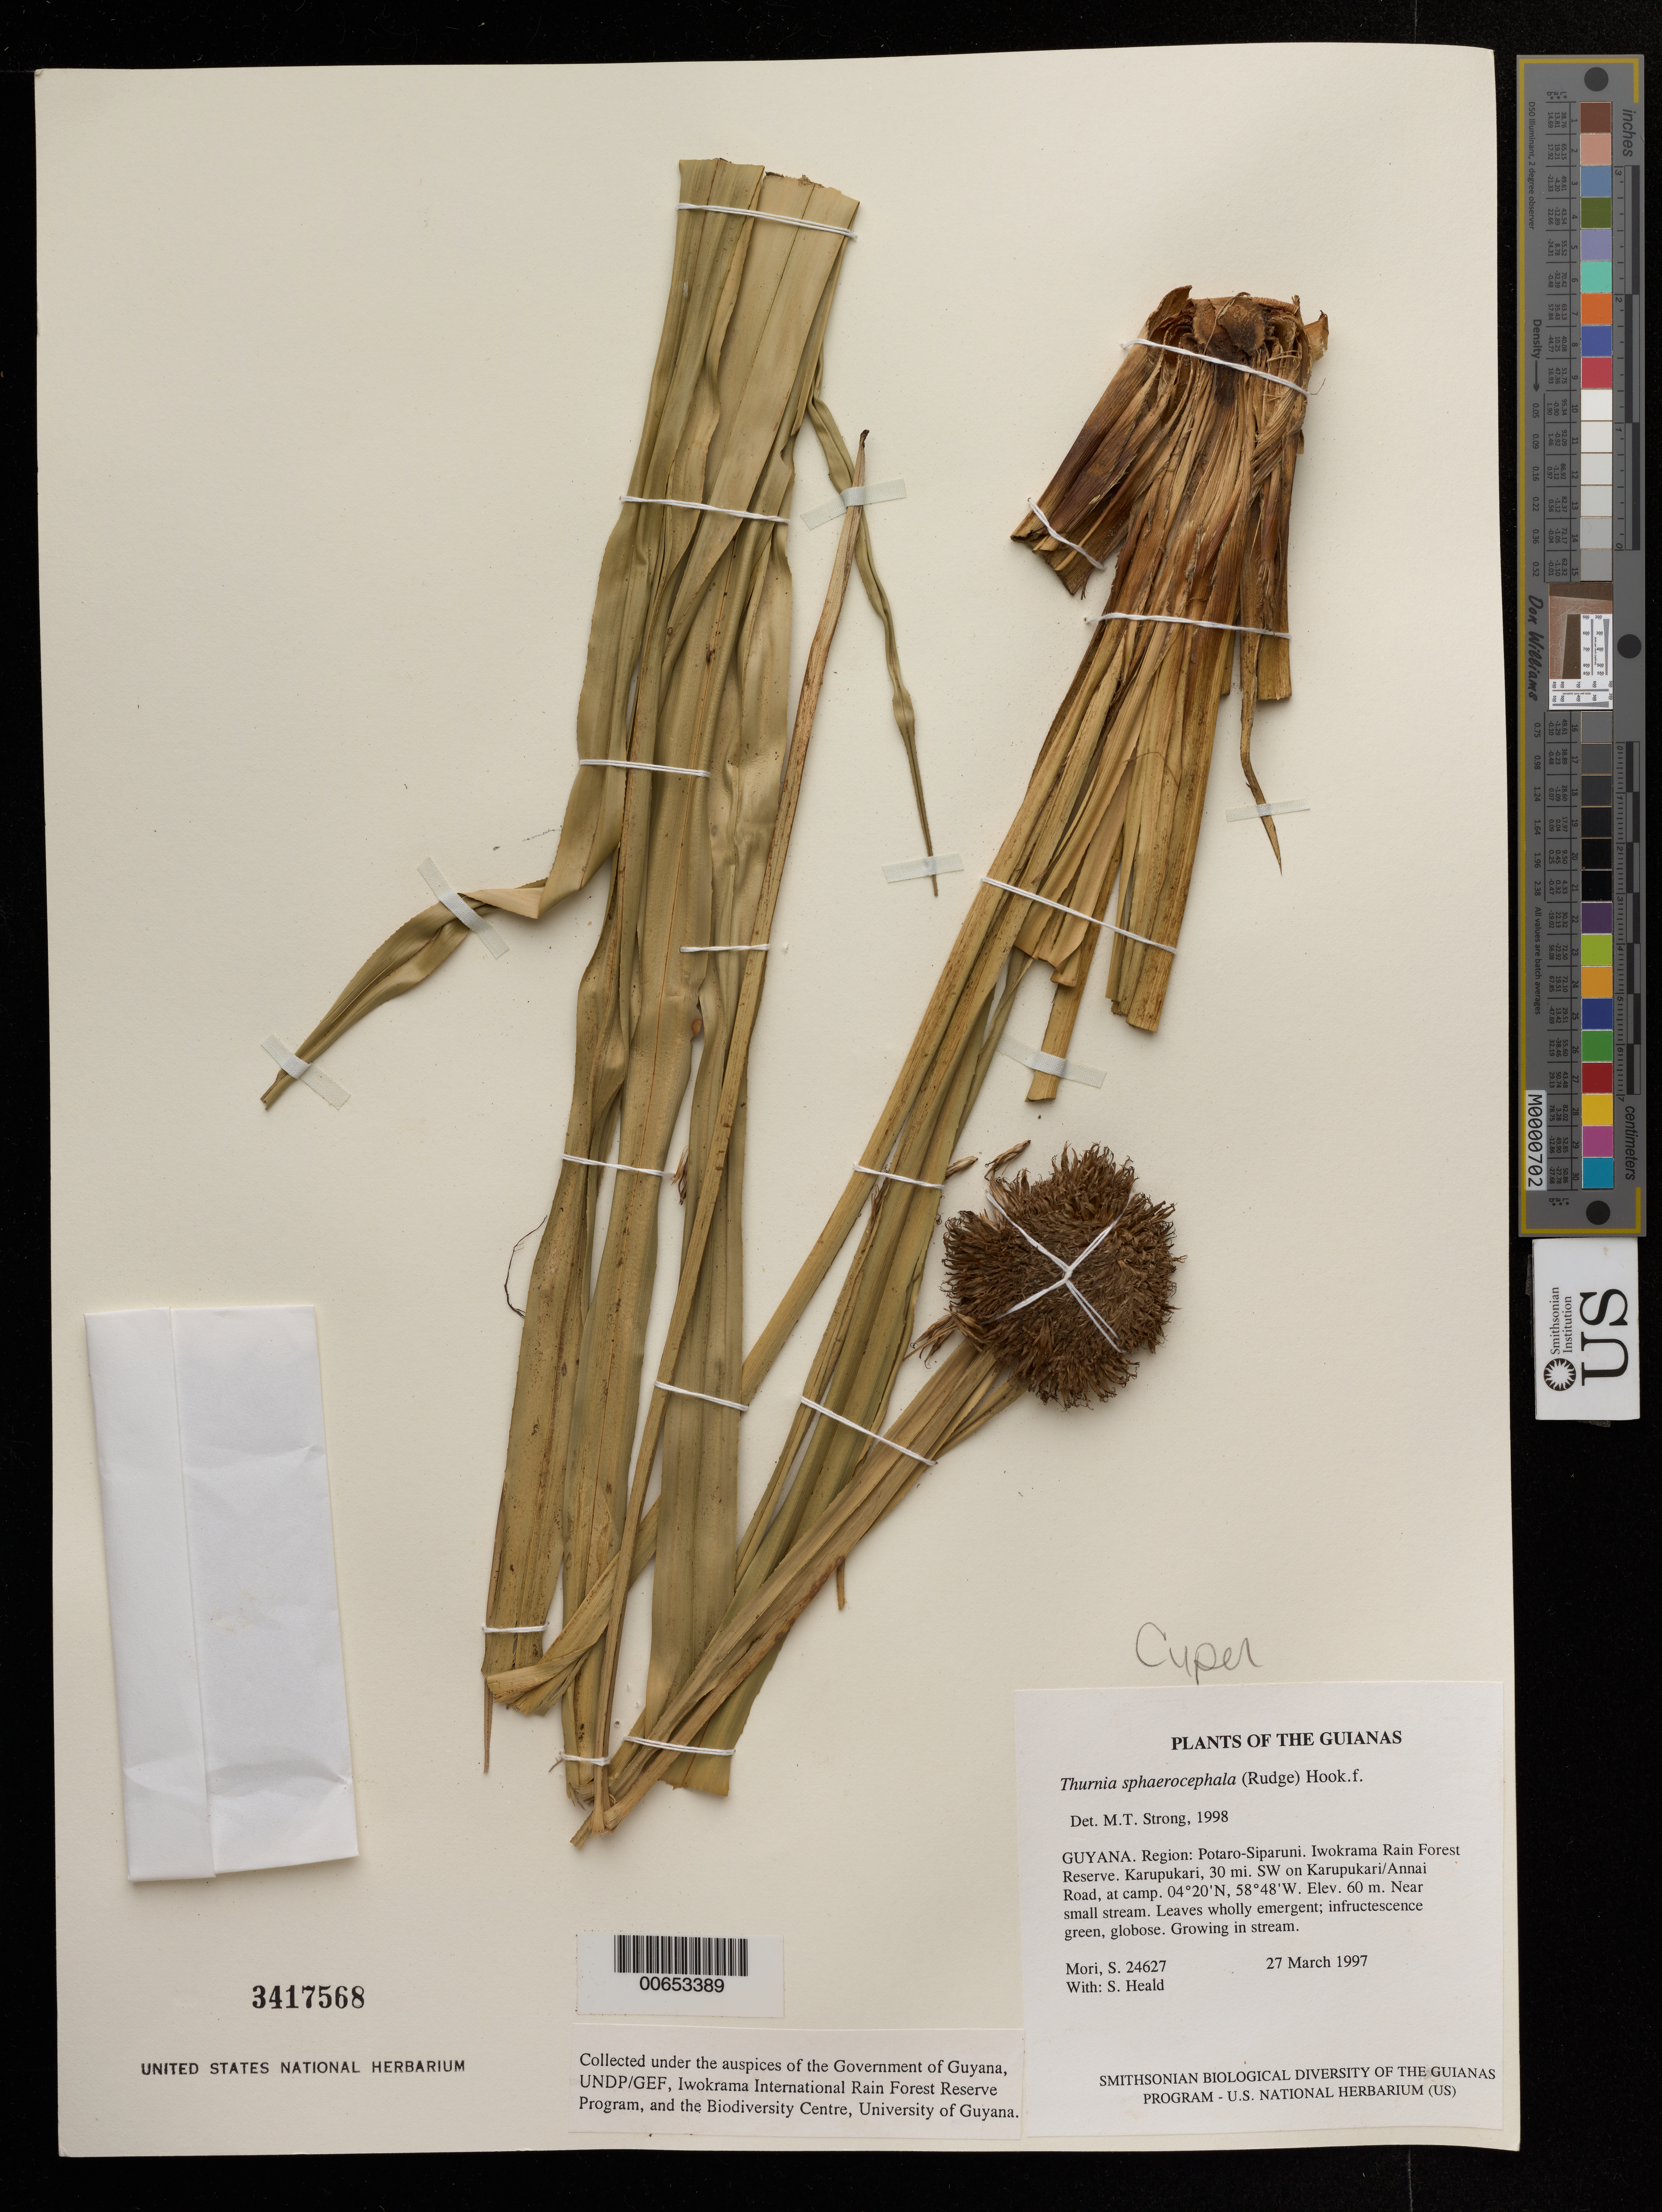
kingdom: Plantae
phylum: Tracheophyta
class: Liliopsida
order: Poales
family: Thurniaceae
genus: Thurnia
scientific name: Thurnia sphaerocephala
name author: (Rudge) Hook. f.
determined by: Strong, M. T., (US), Smithsonian Institution - National Museum of Natural History (UNITED STATES)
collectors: S. Mori & S. Heald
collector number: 24627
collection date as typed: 27 March 1997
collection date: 1997-03-27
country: Guyana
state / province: Potaro-Siparuni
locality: Iwokrama Rain Forest Reserve. Karupukari, 30 mi. SW on Karupukari/Annai Road, at camp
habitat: Near small stream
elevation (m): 60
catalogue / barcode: US 3417568